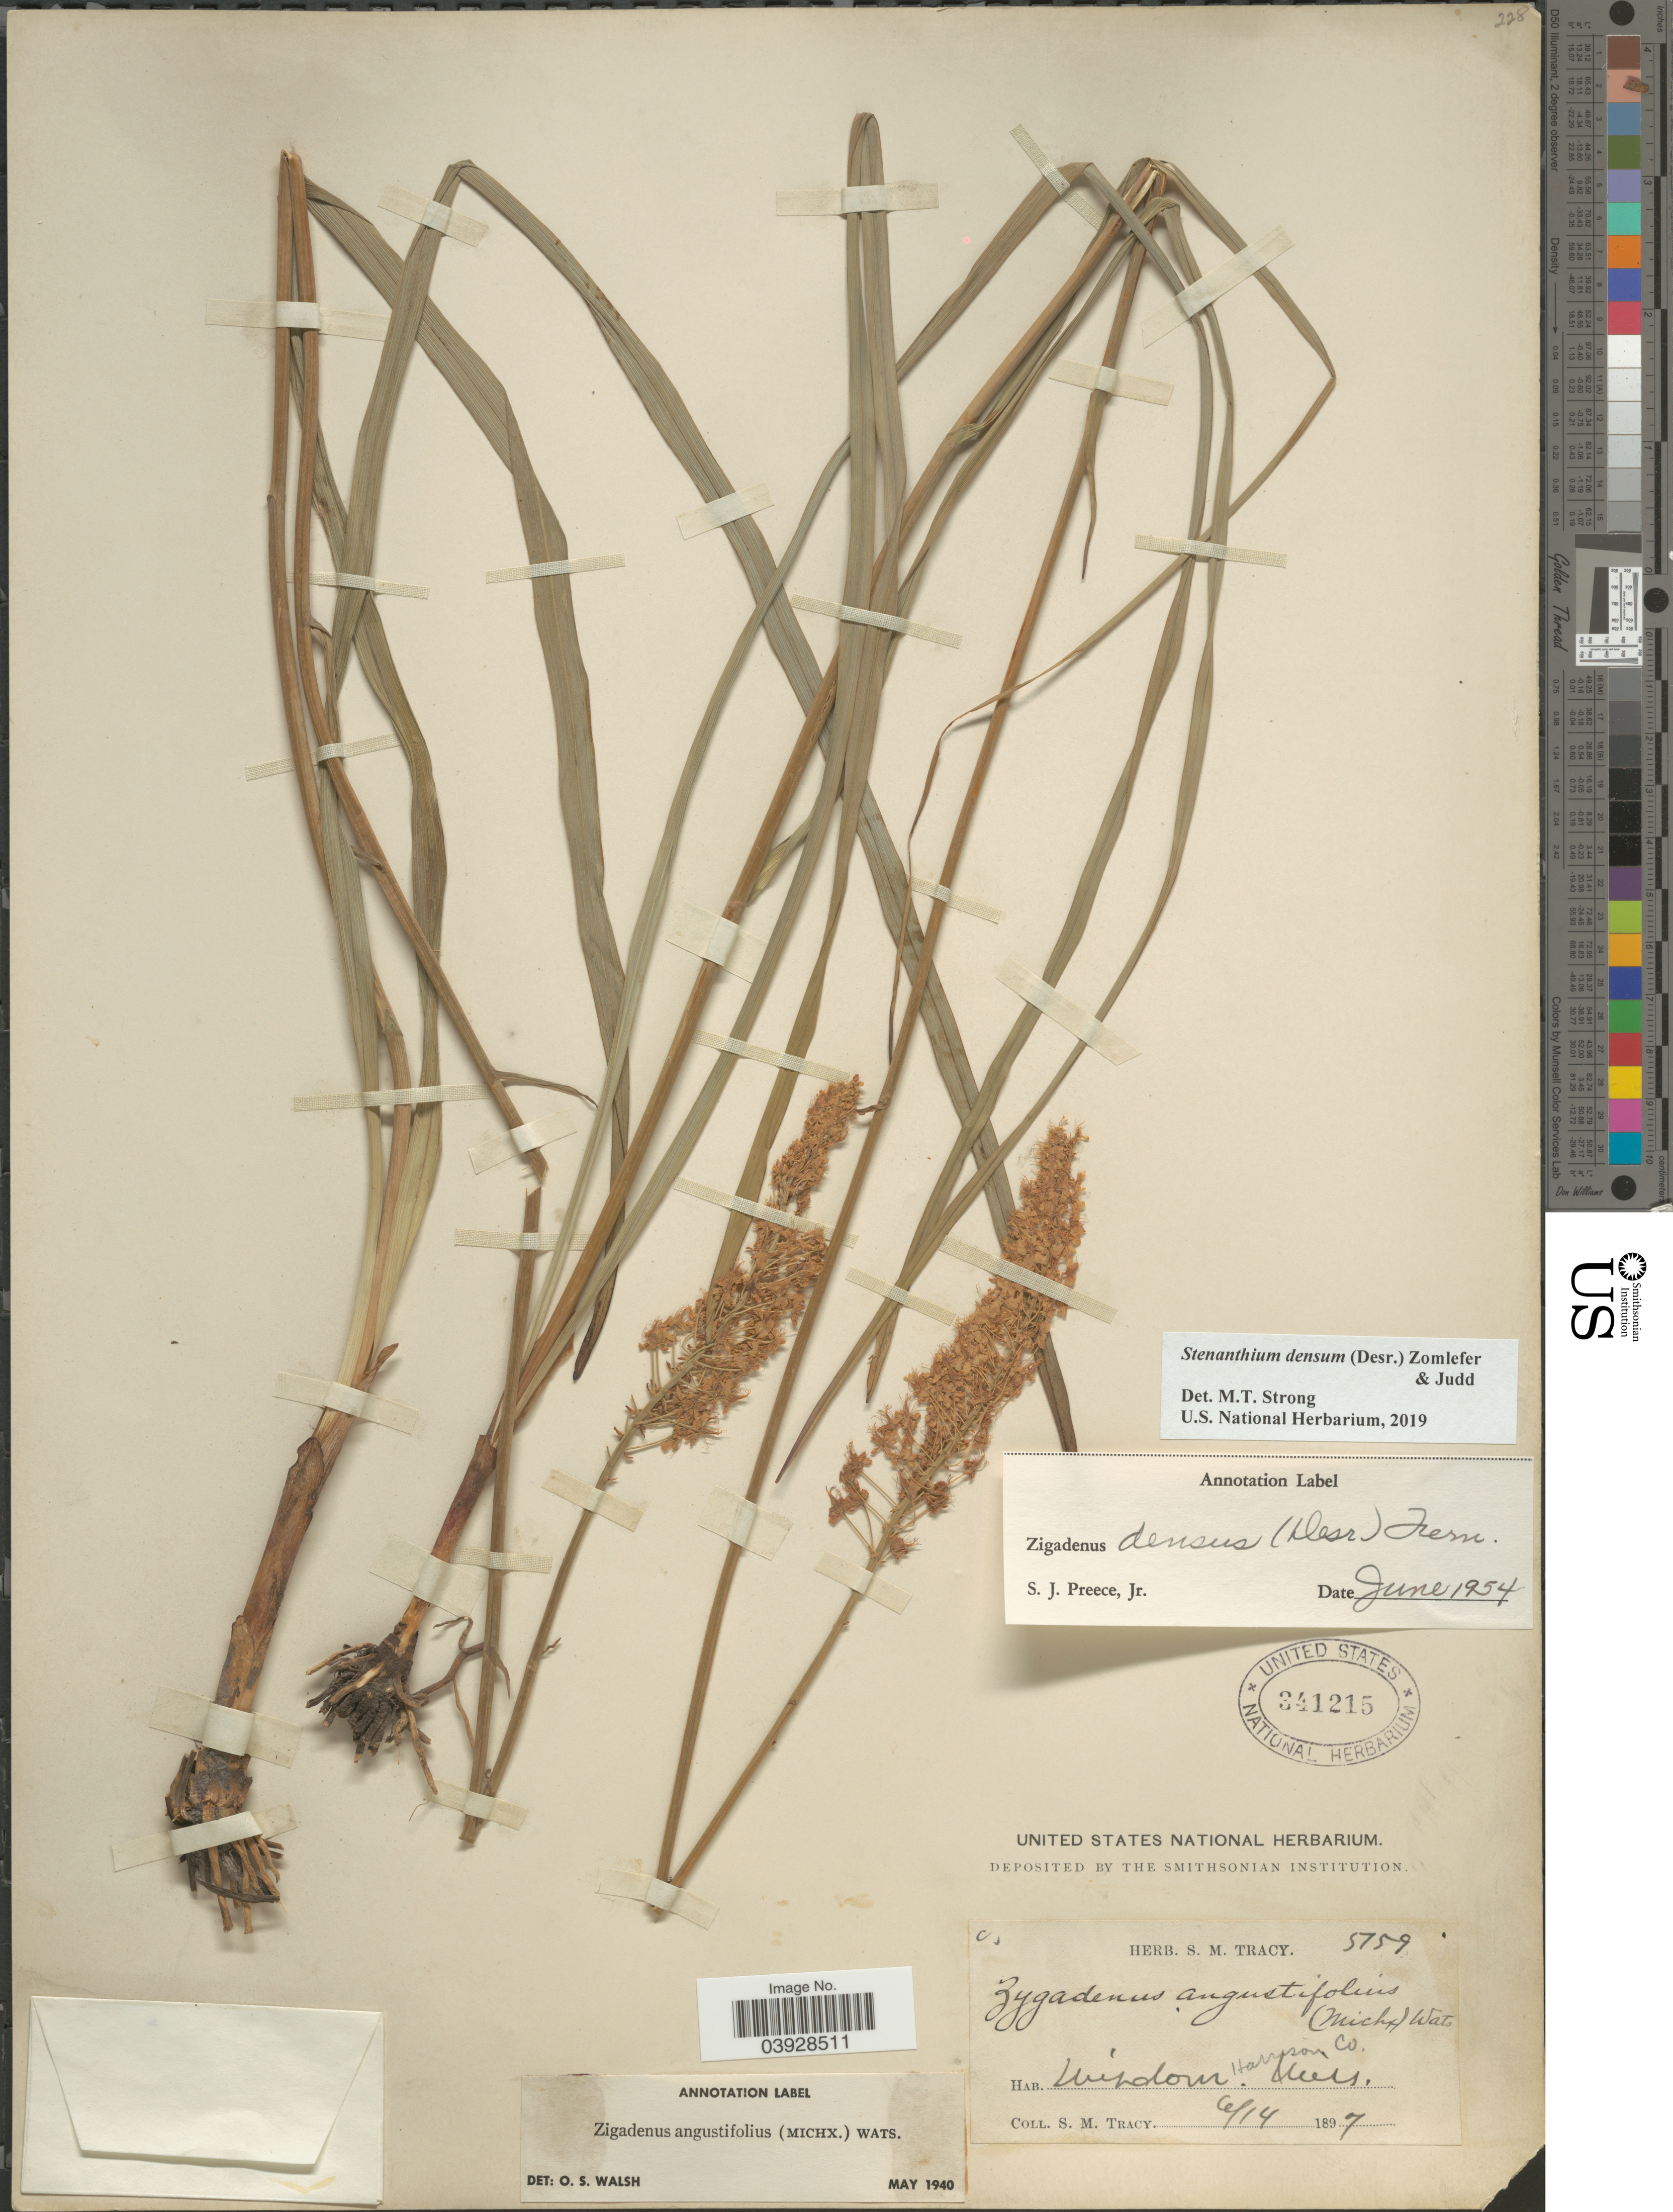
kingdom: Plantae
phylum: Tracheophyta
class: Liliopsida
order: Liliales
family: Melanthiaceae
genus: Stenanthium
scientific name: Stenanthium densum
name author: (Desr.) Zomlefer & Judd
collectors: S. M. Tracy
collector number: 5759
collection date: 1897-06-14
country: United States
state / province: Mississippi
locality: Windom, Harrison Co.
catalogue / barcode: US 341215